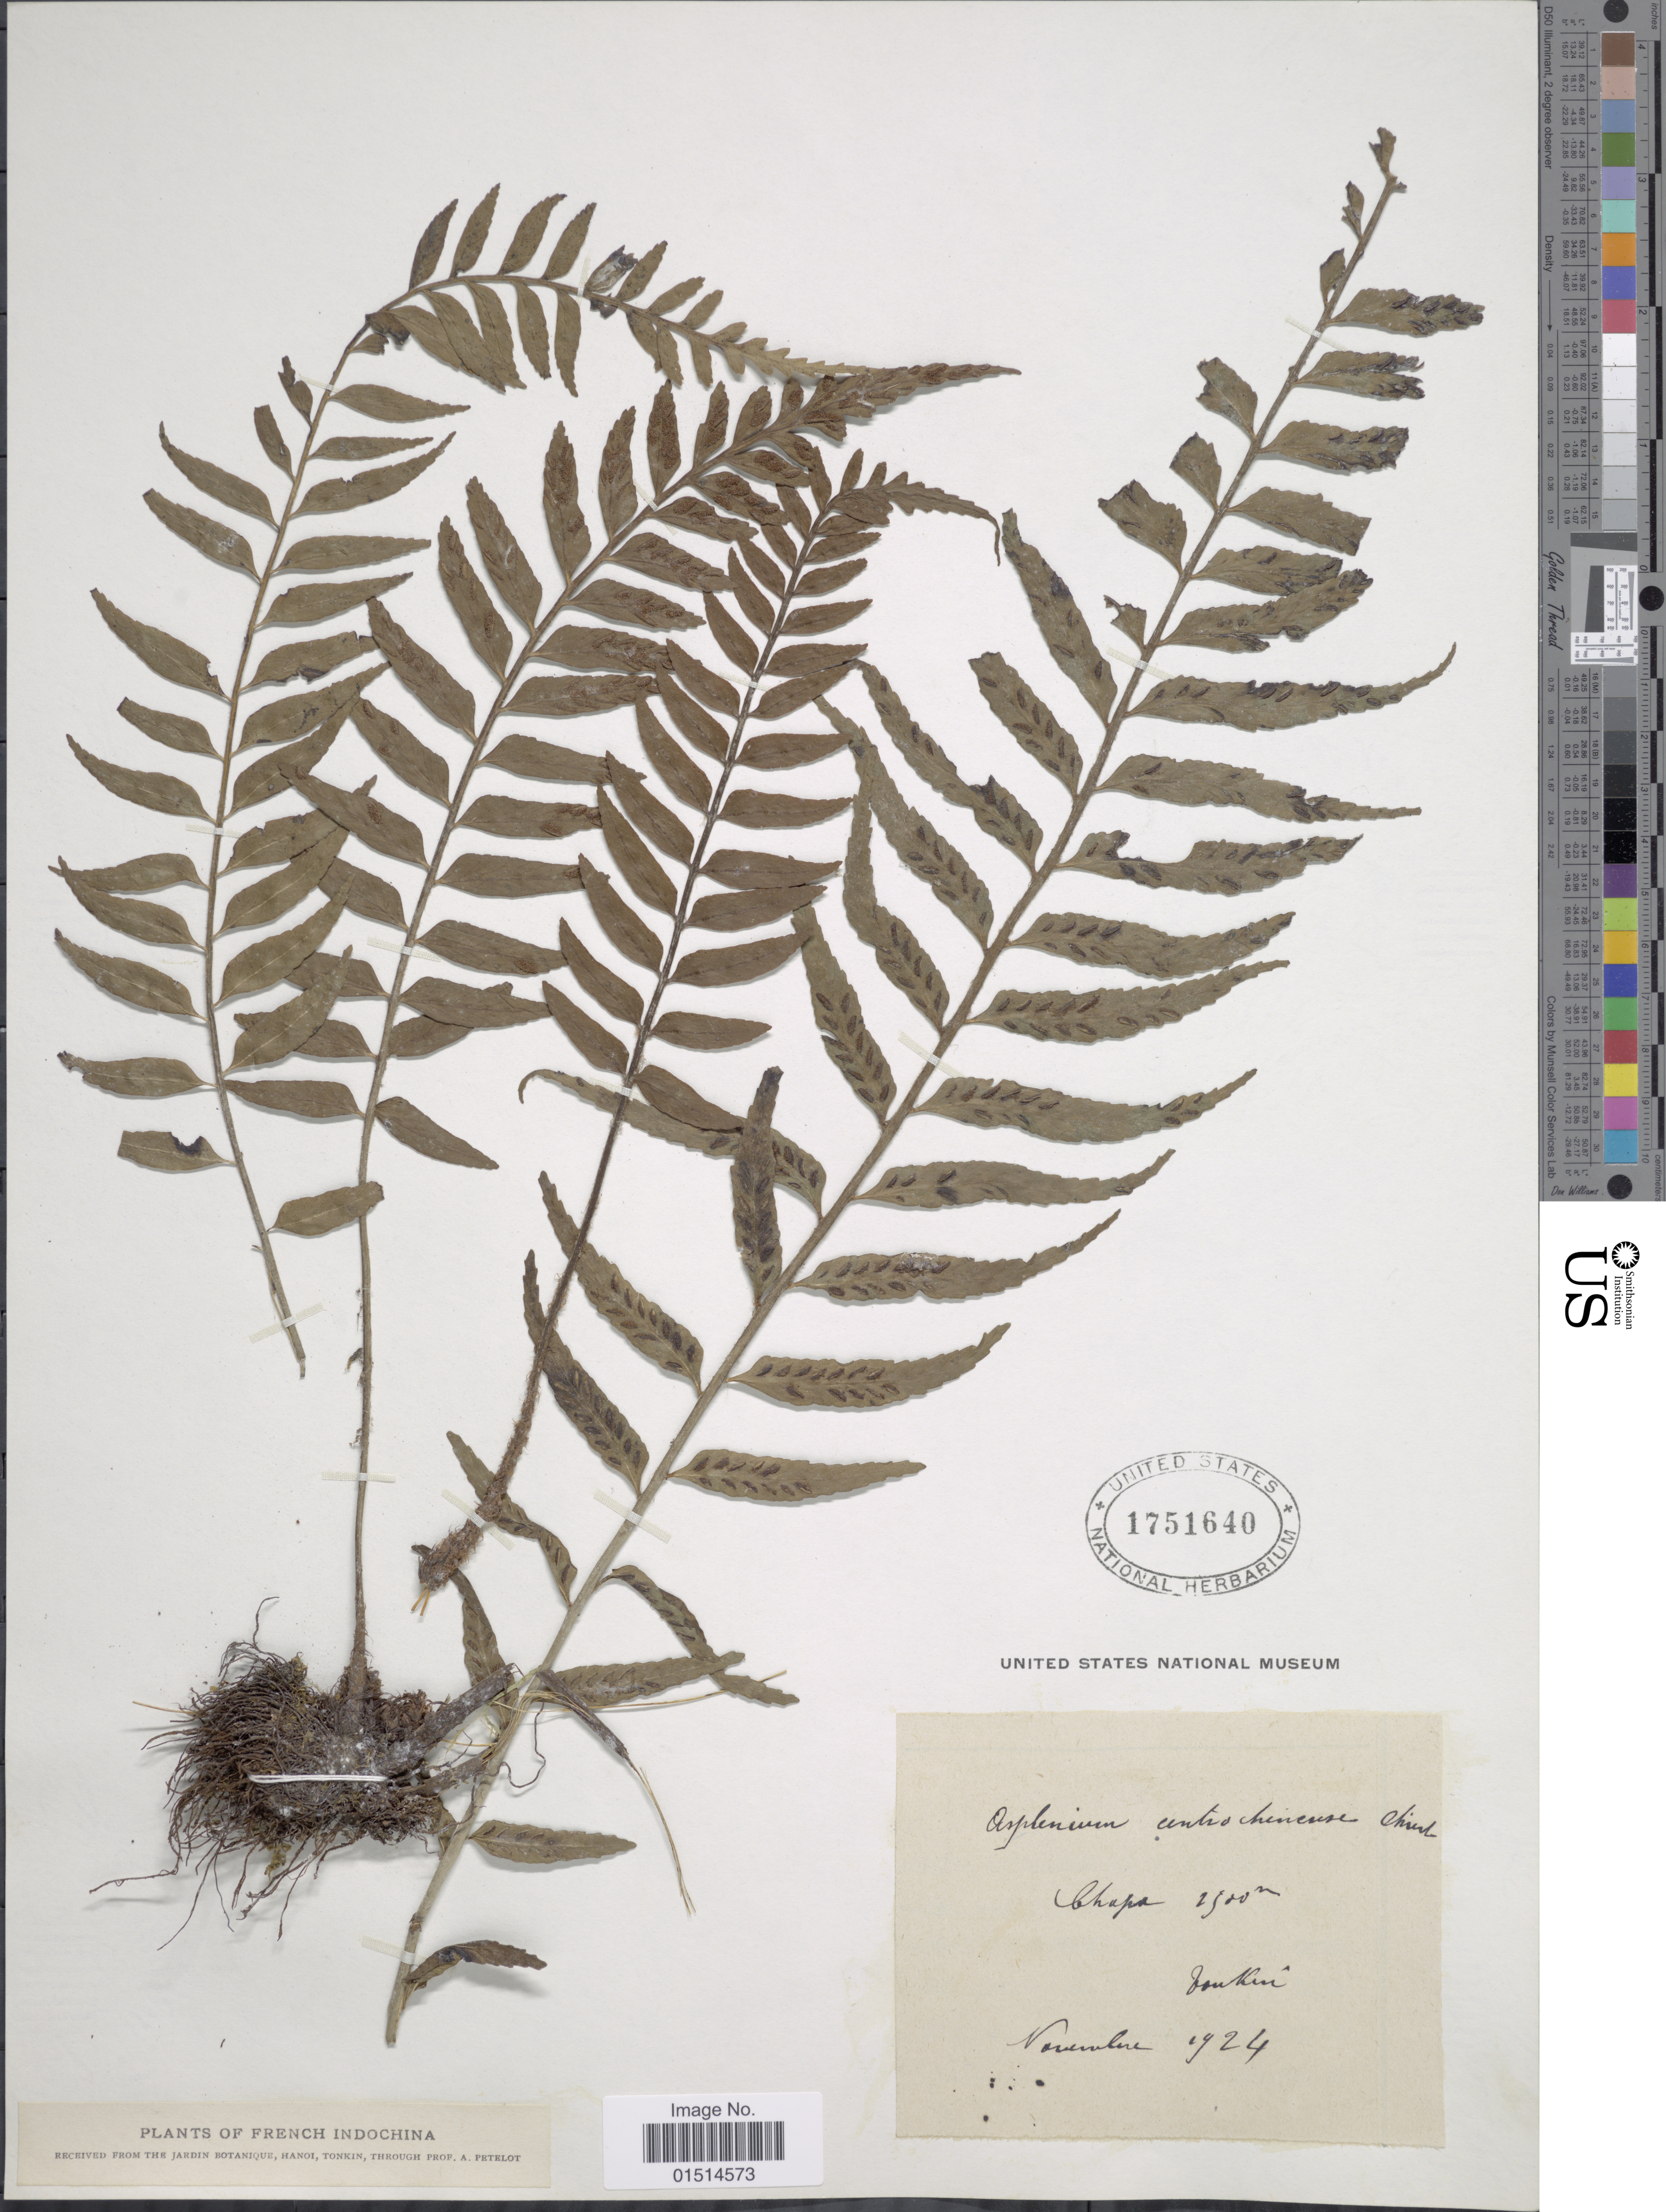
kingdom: Plantae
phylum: Tracheophyta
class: Polypodiopsida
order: Polypodiales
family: Aspleniaceae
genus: Asplenium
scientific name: Asplenium centrochinensis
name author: Christ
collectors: A. Petelot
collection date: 1924-11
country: Vietnam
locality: French Indochina, Chapa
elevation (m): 2500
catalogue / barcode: US 1751640